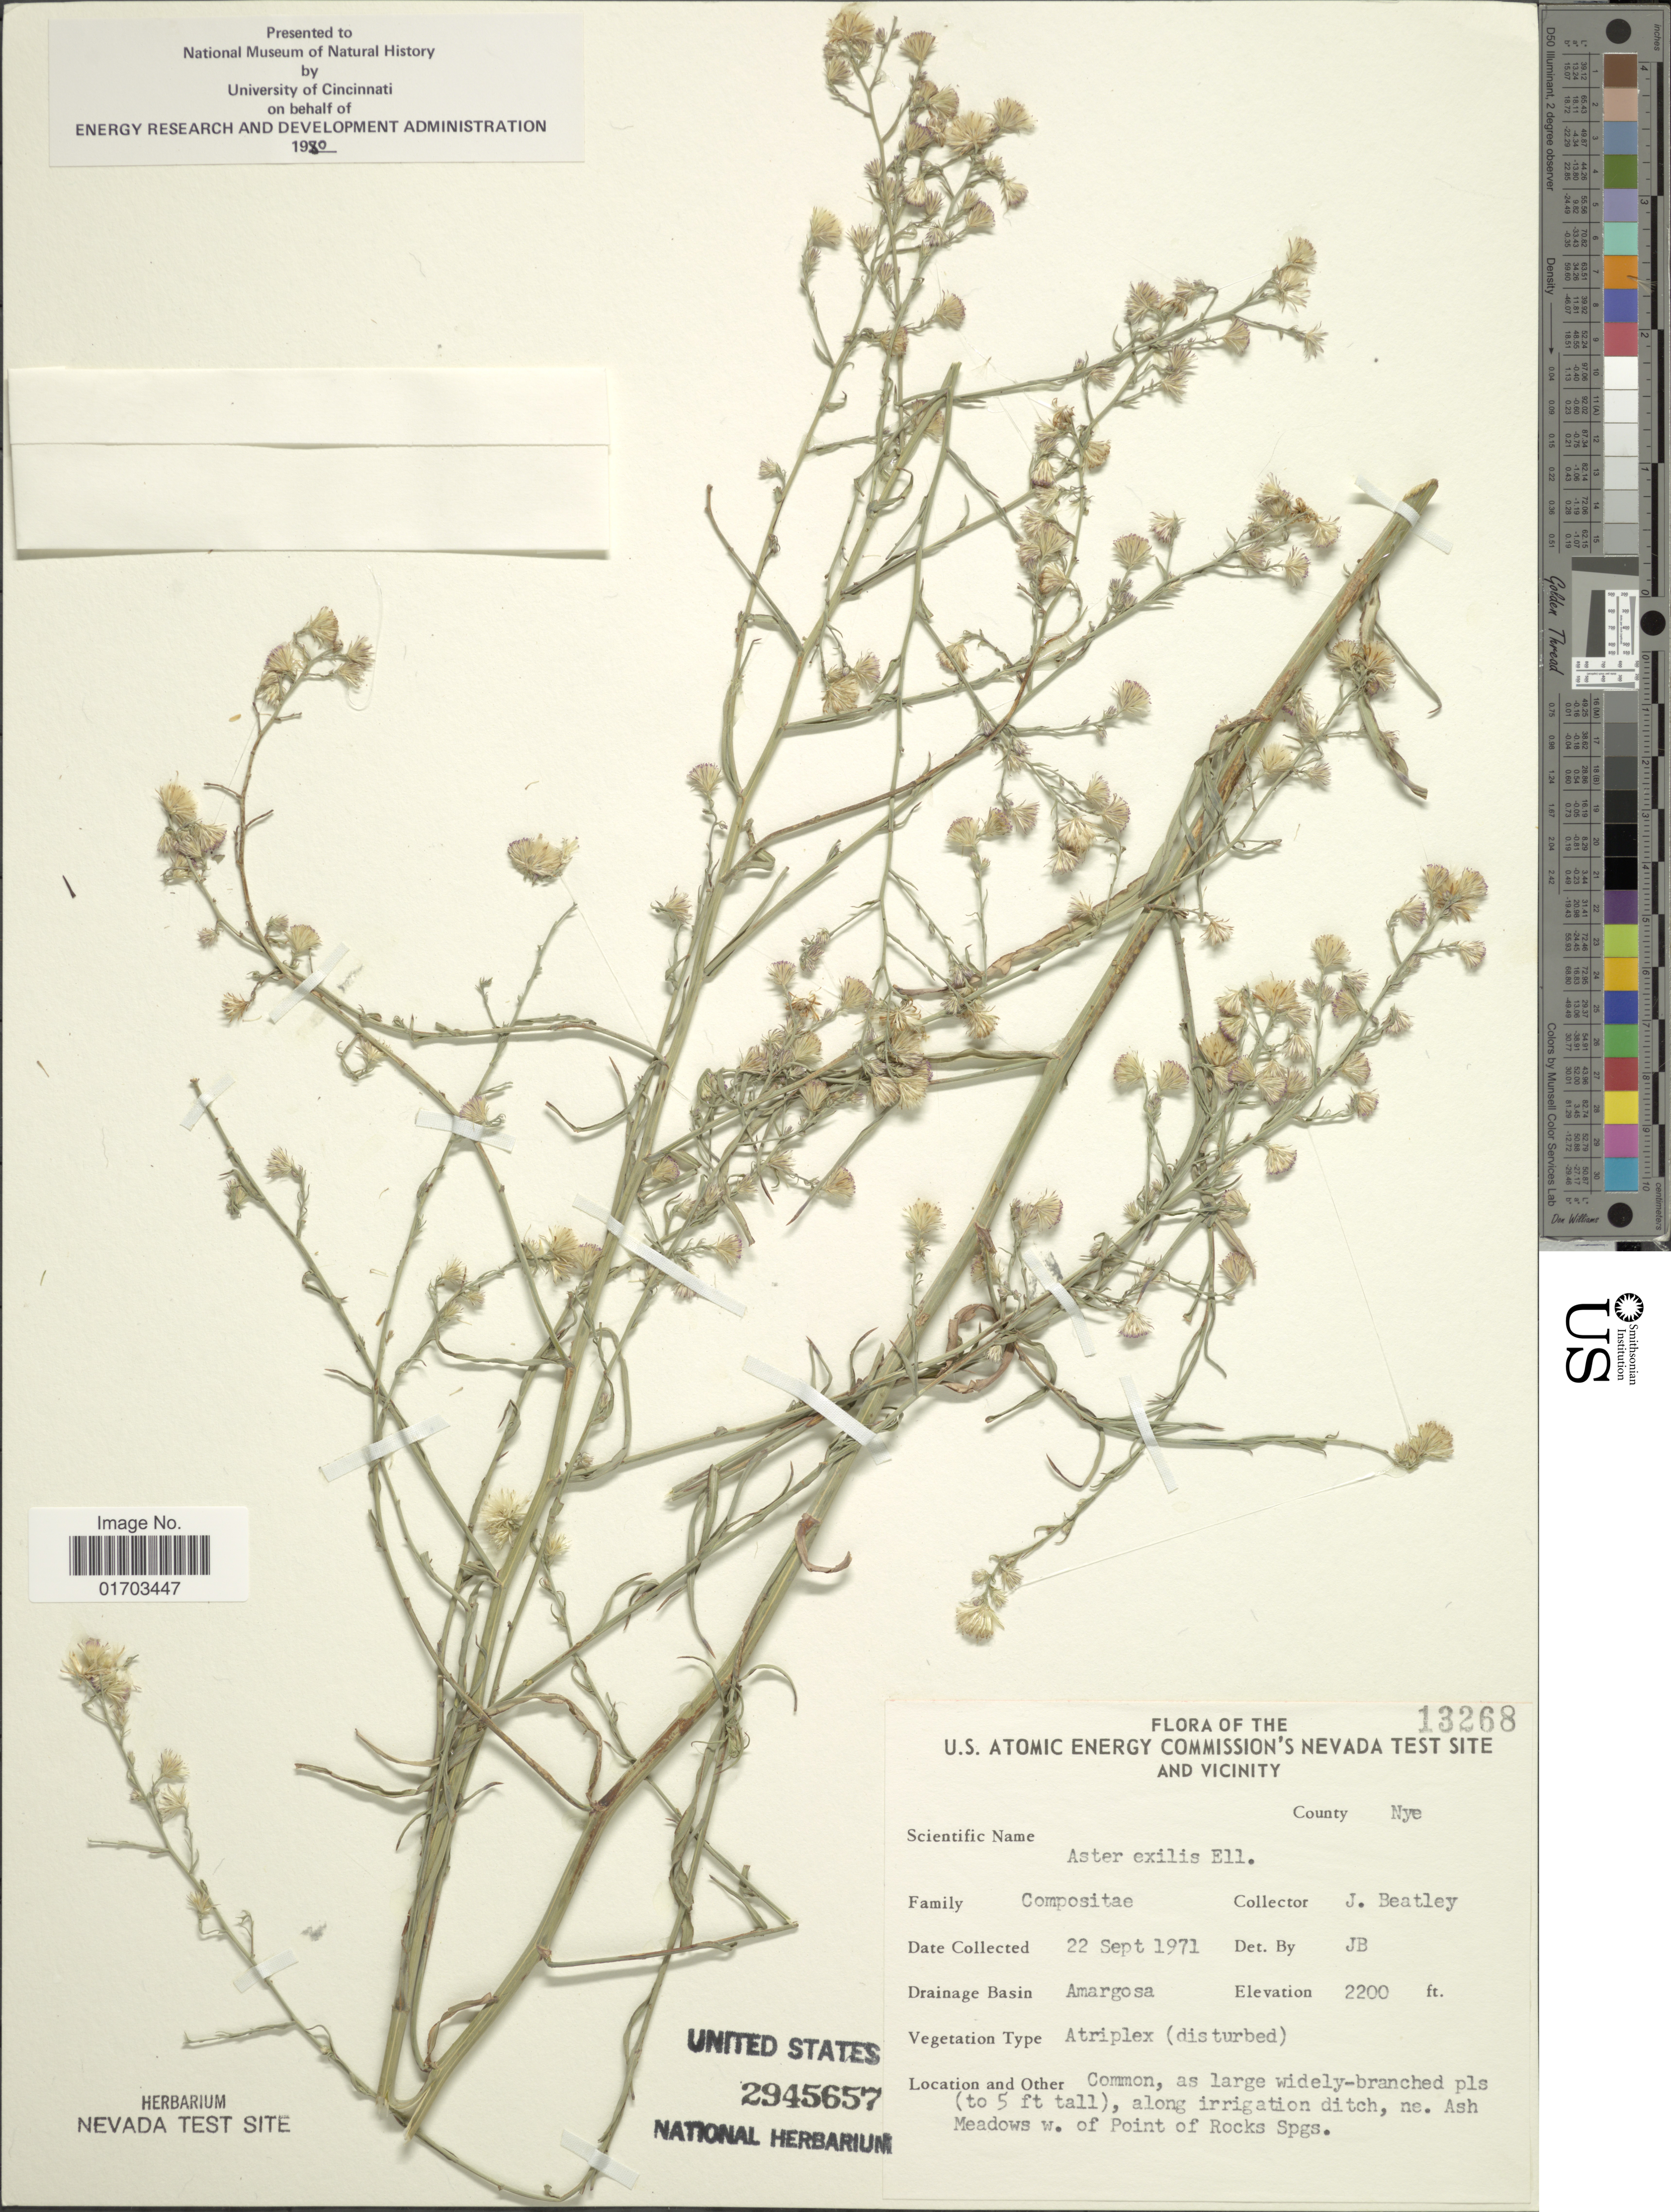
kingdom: Plantae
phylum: Tracheophyta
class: Magnoliopsida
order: Asterales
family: Asteraceae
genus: Symphyotrichum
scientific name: Symphyotrichum subulatum var. ligulatum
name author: (Shinners) S.D. Sundb.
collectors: J. C. Beatley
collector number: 13268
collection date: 1971-09-22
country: United States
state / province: Nevada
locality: U.S. Atomic Energy Commission's Test site and vicinity, County Nye, Drainage basin Amargosa, common, as large widely branched pls, along irrigation ditch, ne. Ash Meadows w. of Point of Rocks Spgs.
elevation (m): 671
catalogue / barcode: US 2945657